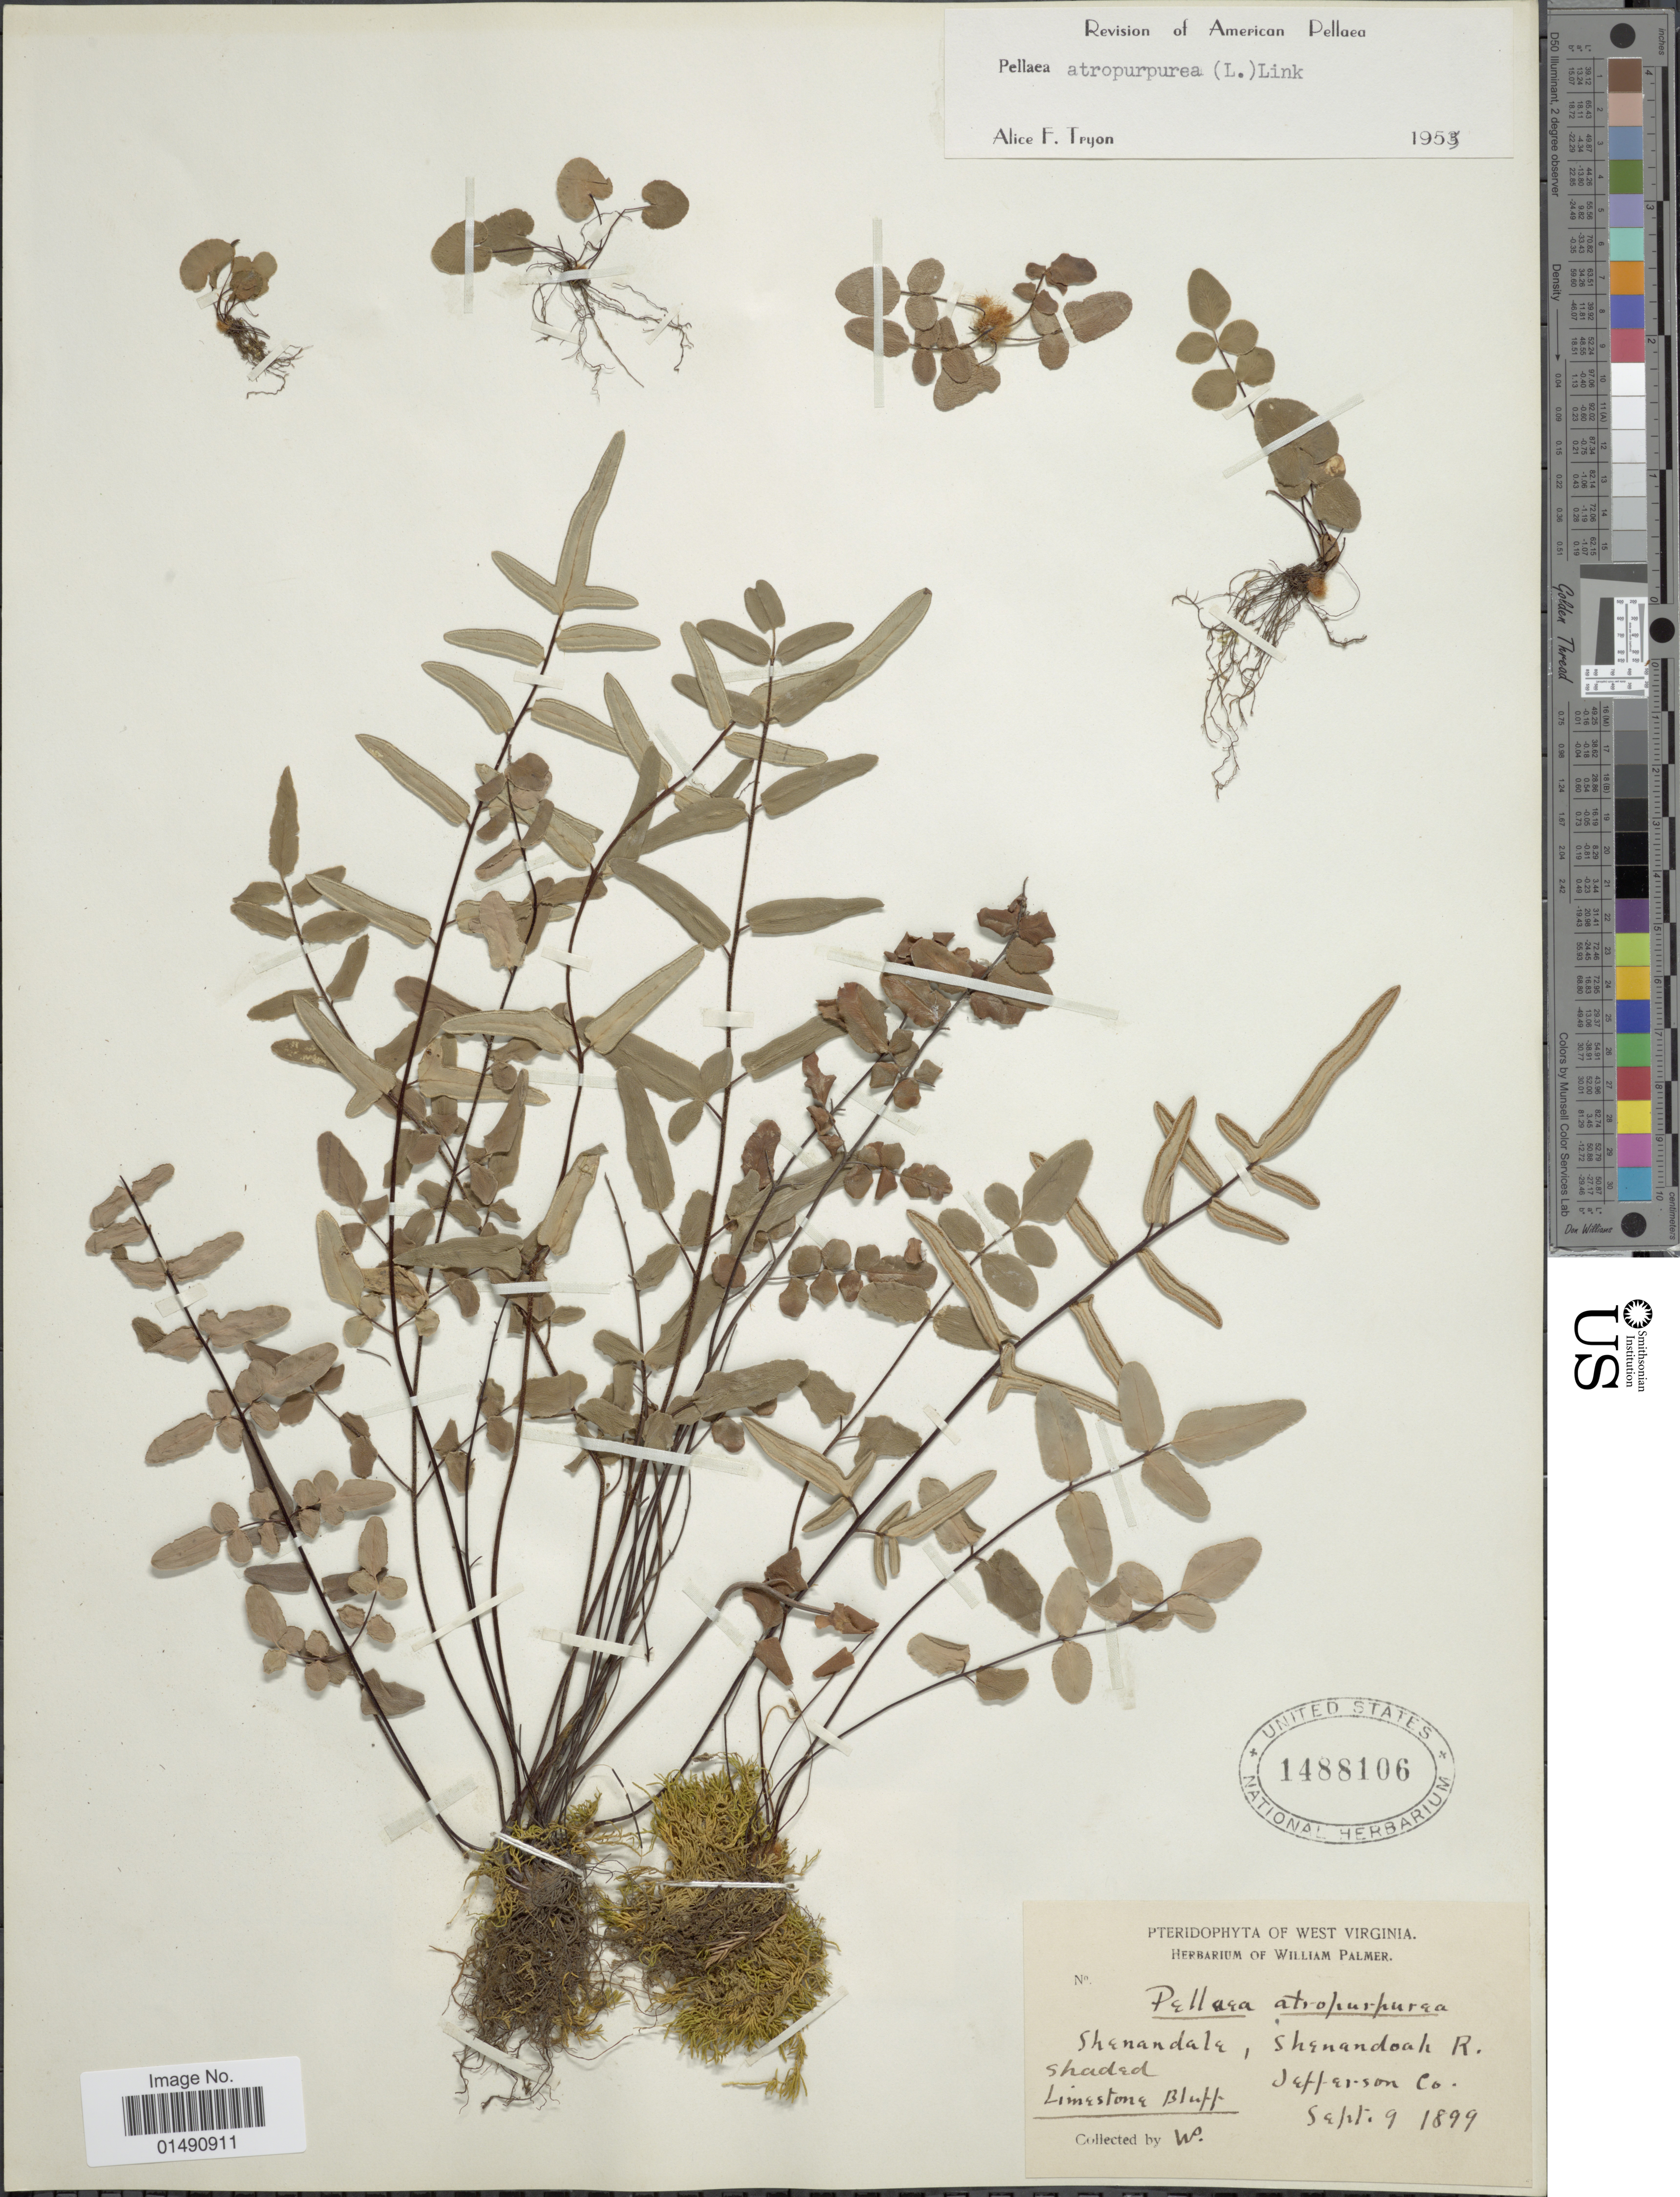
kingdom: Plantae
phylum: Tracheophyta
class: Polypodiopsida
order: Polypodiales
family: Pteridaceae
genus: Pellaea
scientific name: Pellaea atropurpurea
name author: (L.) Link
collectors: W. Palmer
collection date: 1899-09-09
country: United States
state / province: West Virginia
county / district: Jefferson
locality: Shenandala, Shenandoah R., Jefferson Co.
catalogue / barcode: US 1488106